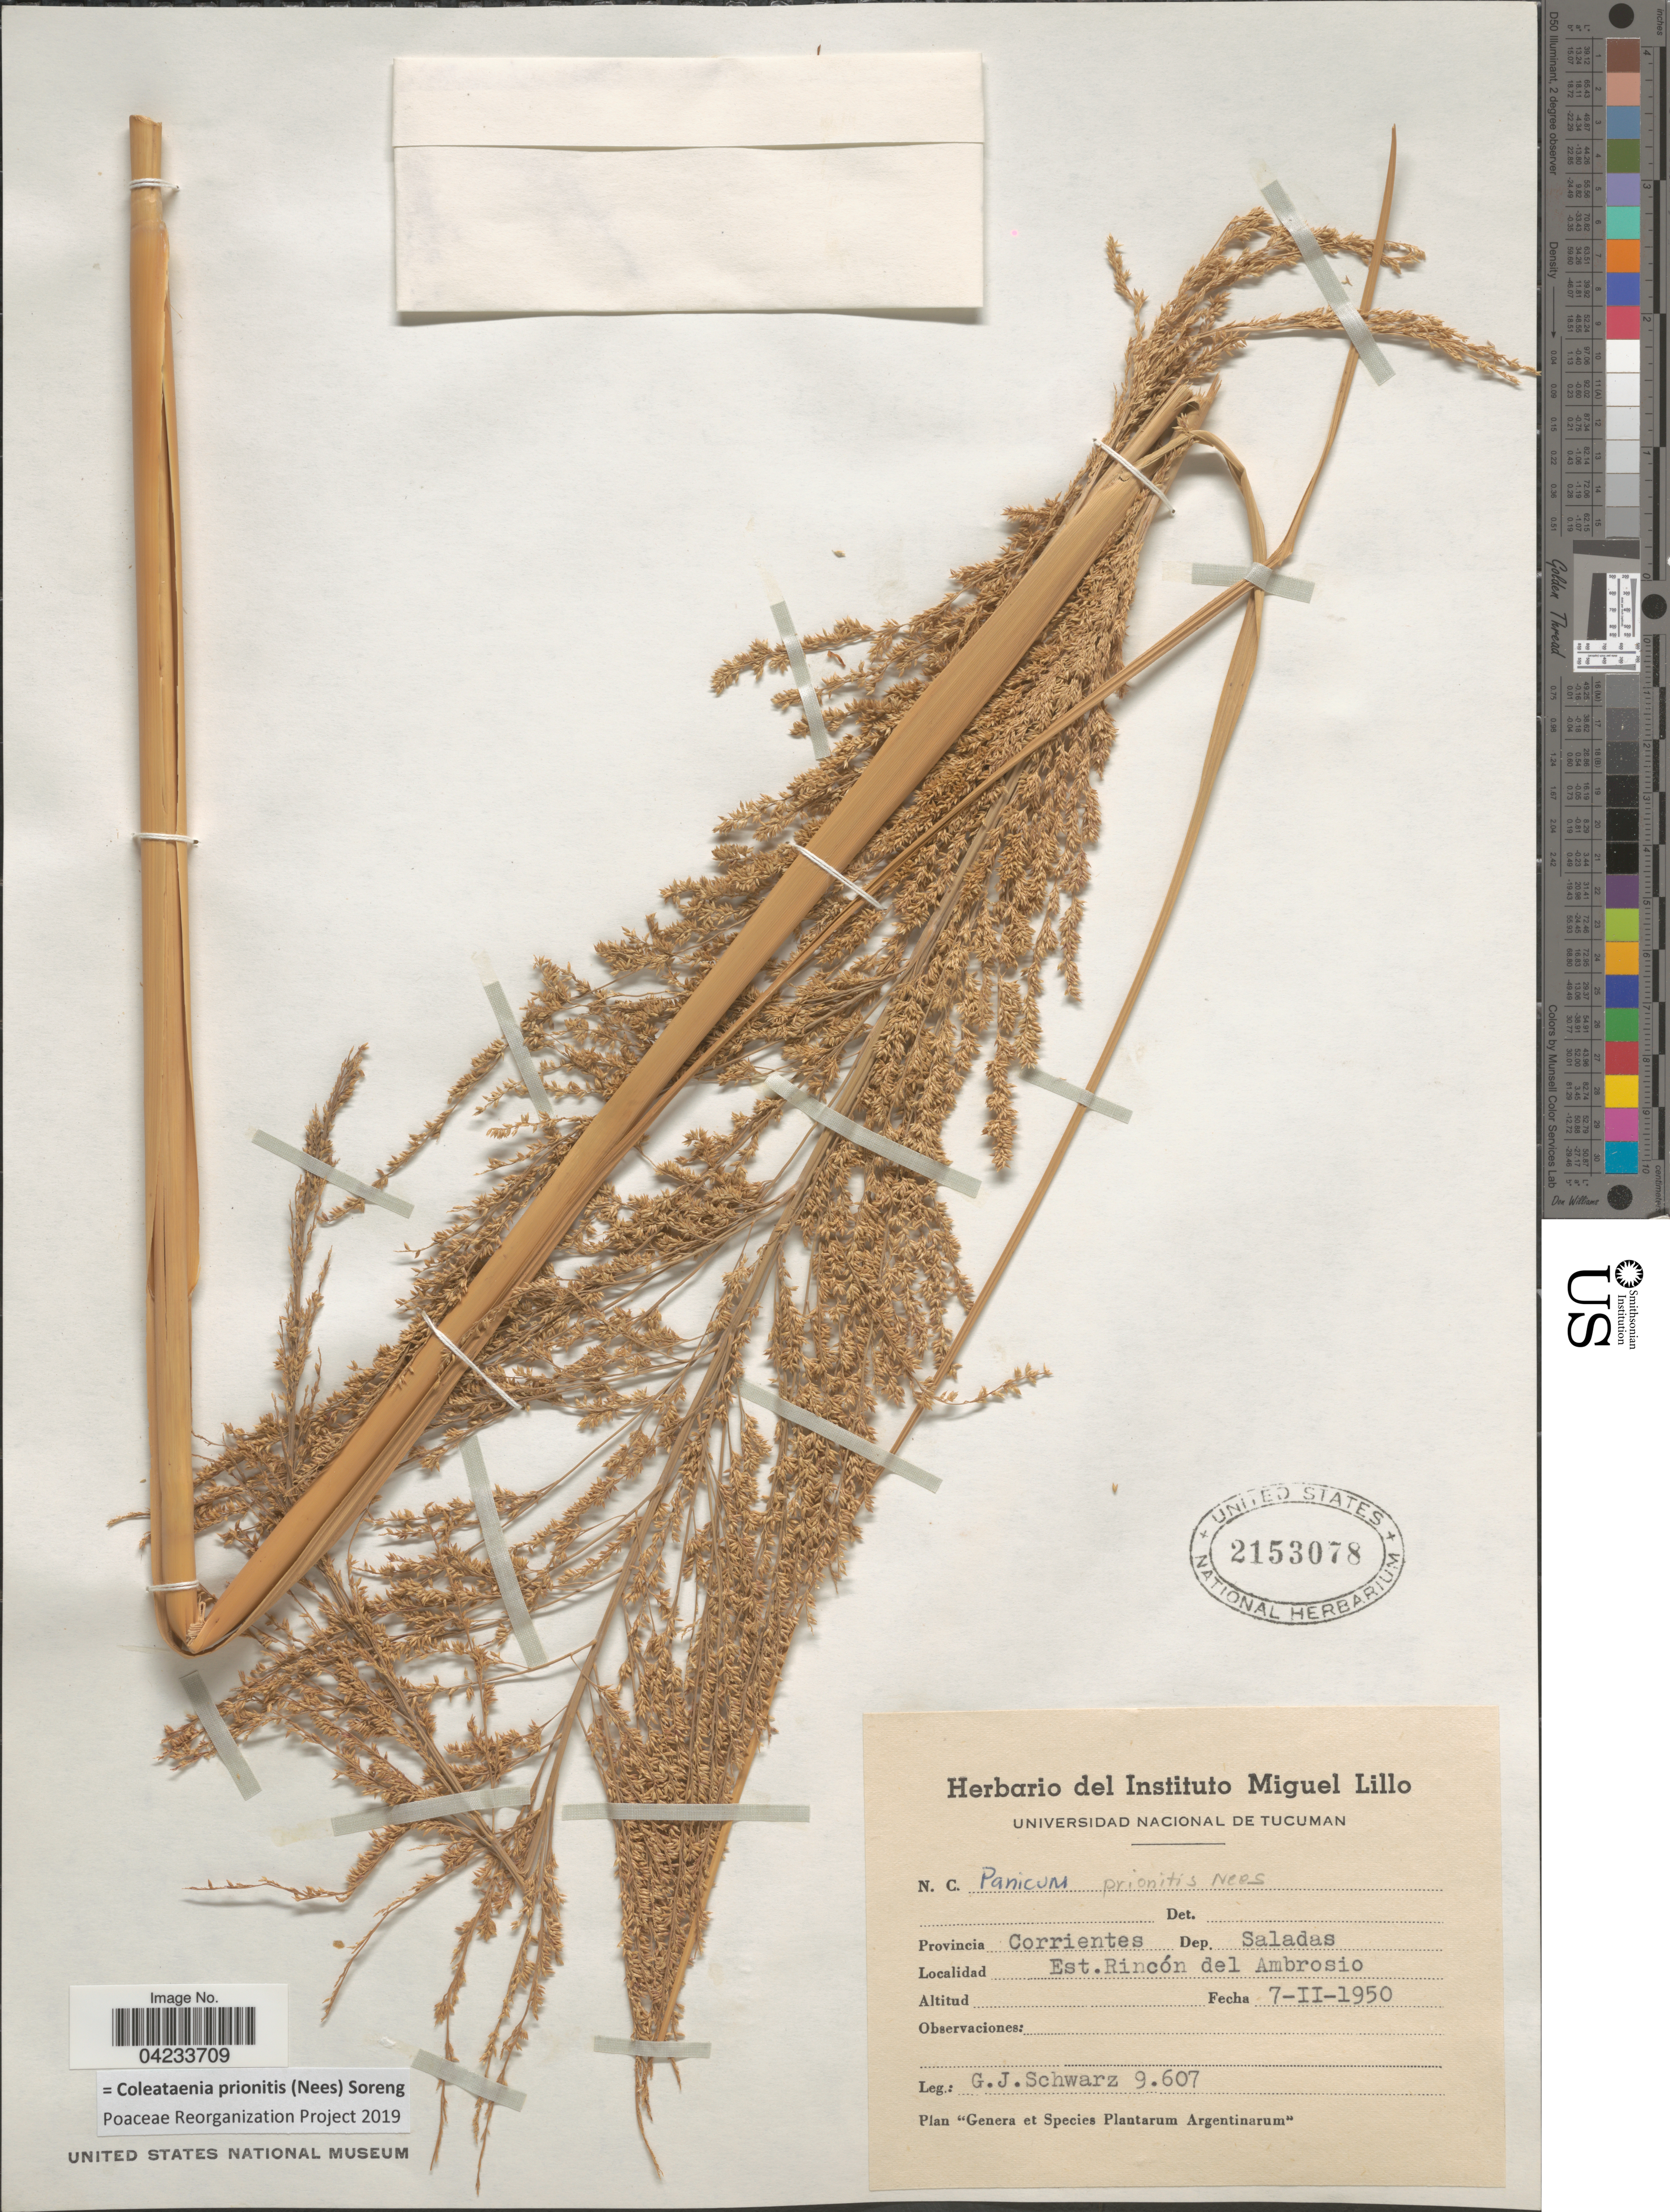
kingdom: Plantae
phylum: Tracheophyta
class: Liliopsida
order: Poales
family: Poaceae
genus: Coleataenia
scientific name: Coleataenia prionitis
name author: (Nees) Soreng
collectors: G. J. Schwarz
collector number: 9607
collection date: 1950-02-07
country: Argentina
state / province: Corrientes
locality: Dep. Saladas. Est.Rincón del Ambrosio.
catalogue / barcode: US 2153078